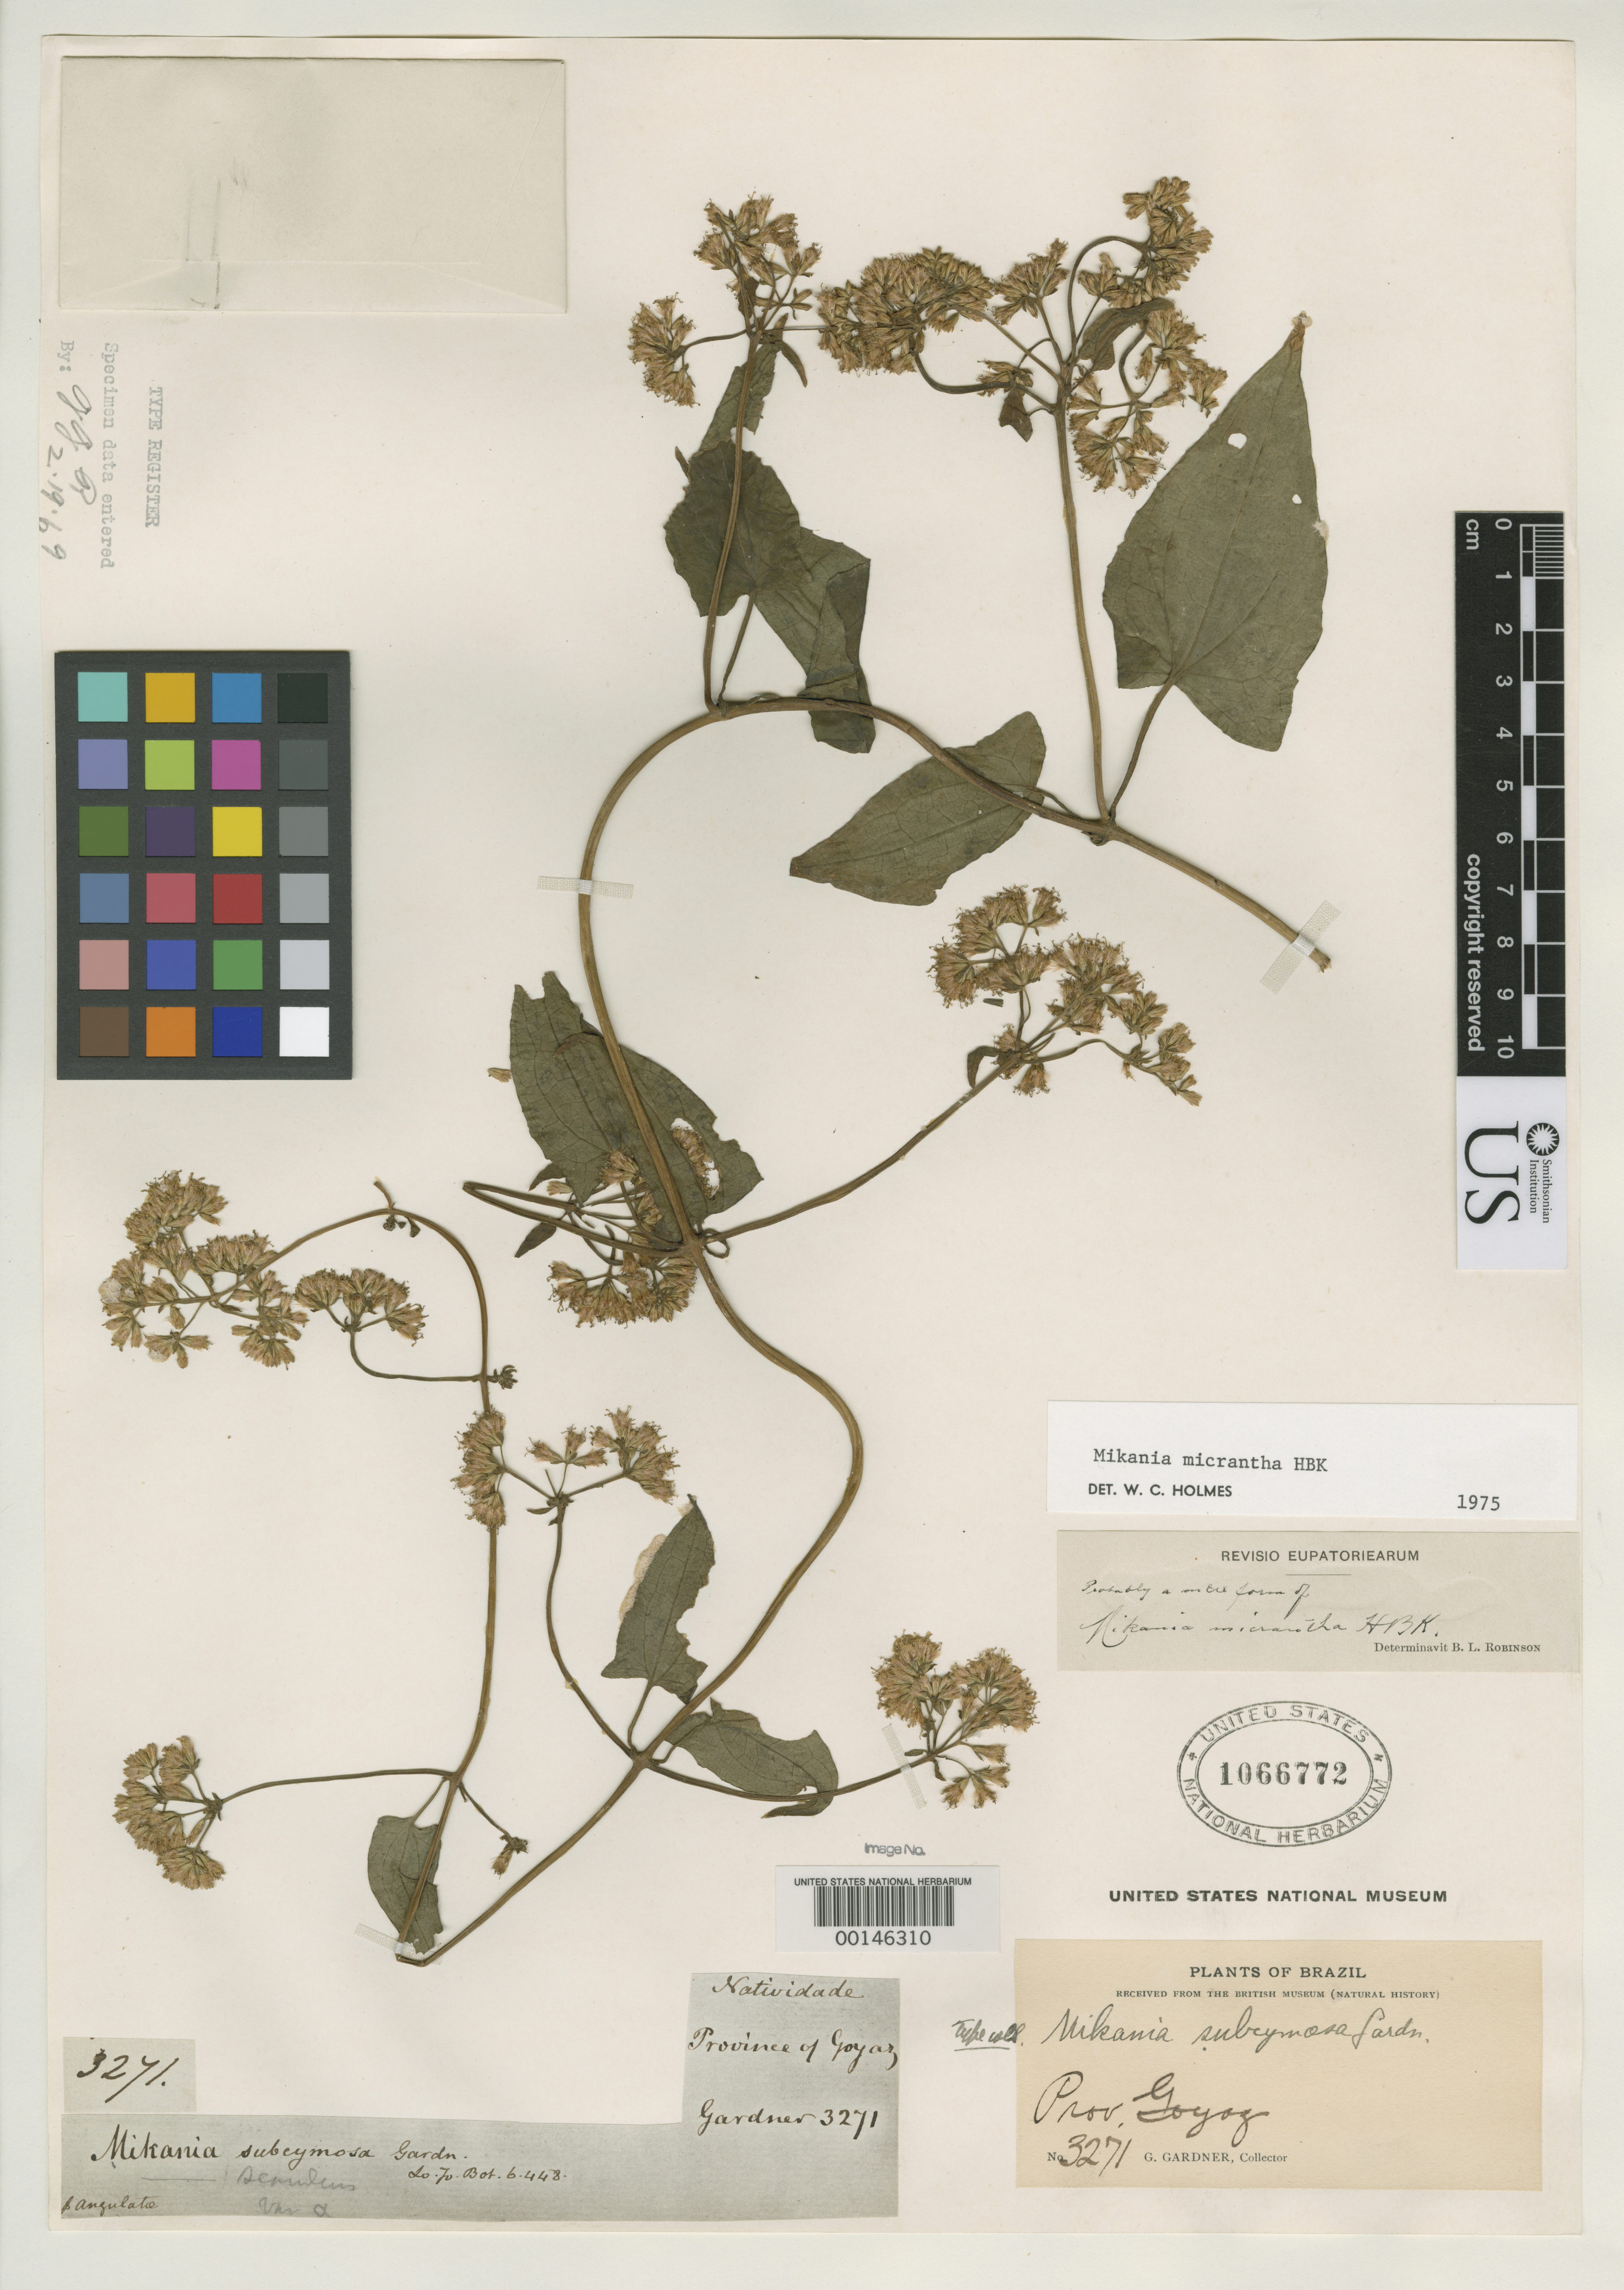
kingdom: Plantae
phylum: Tracheophyta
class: Magnoliopsida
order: Asterales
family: Asteraceae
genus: Mikania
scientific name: Mikania subcymosa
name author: Gardner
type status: Isotype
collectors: G. Gardner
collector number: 3271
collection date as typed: Feb 1840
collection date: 1840-02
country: Brazil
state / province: Goiás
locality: Villa de Natividade.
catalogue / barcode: US 1066772